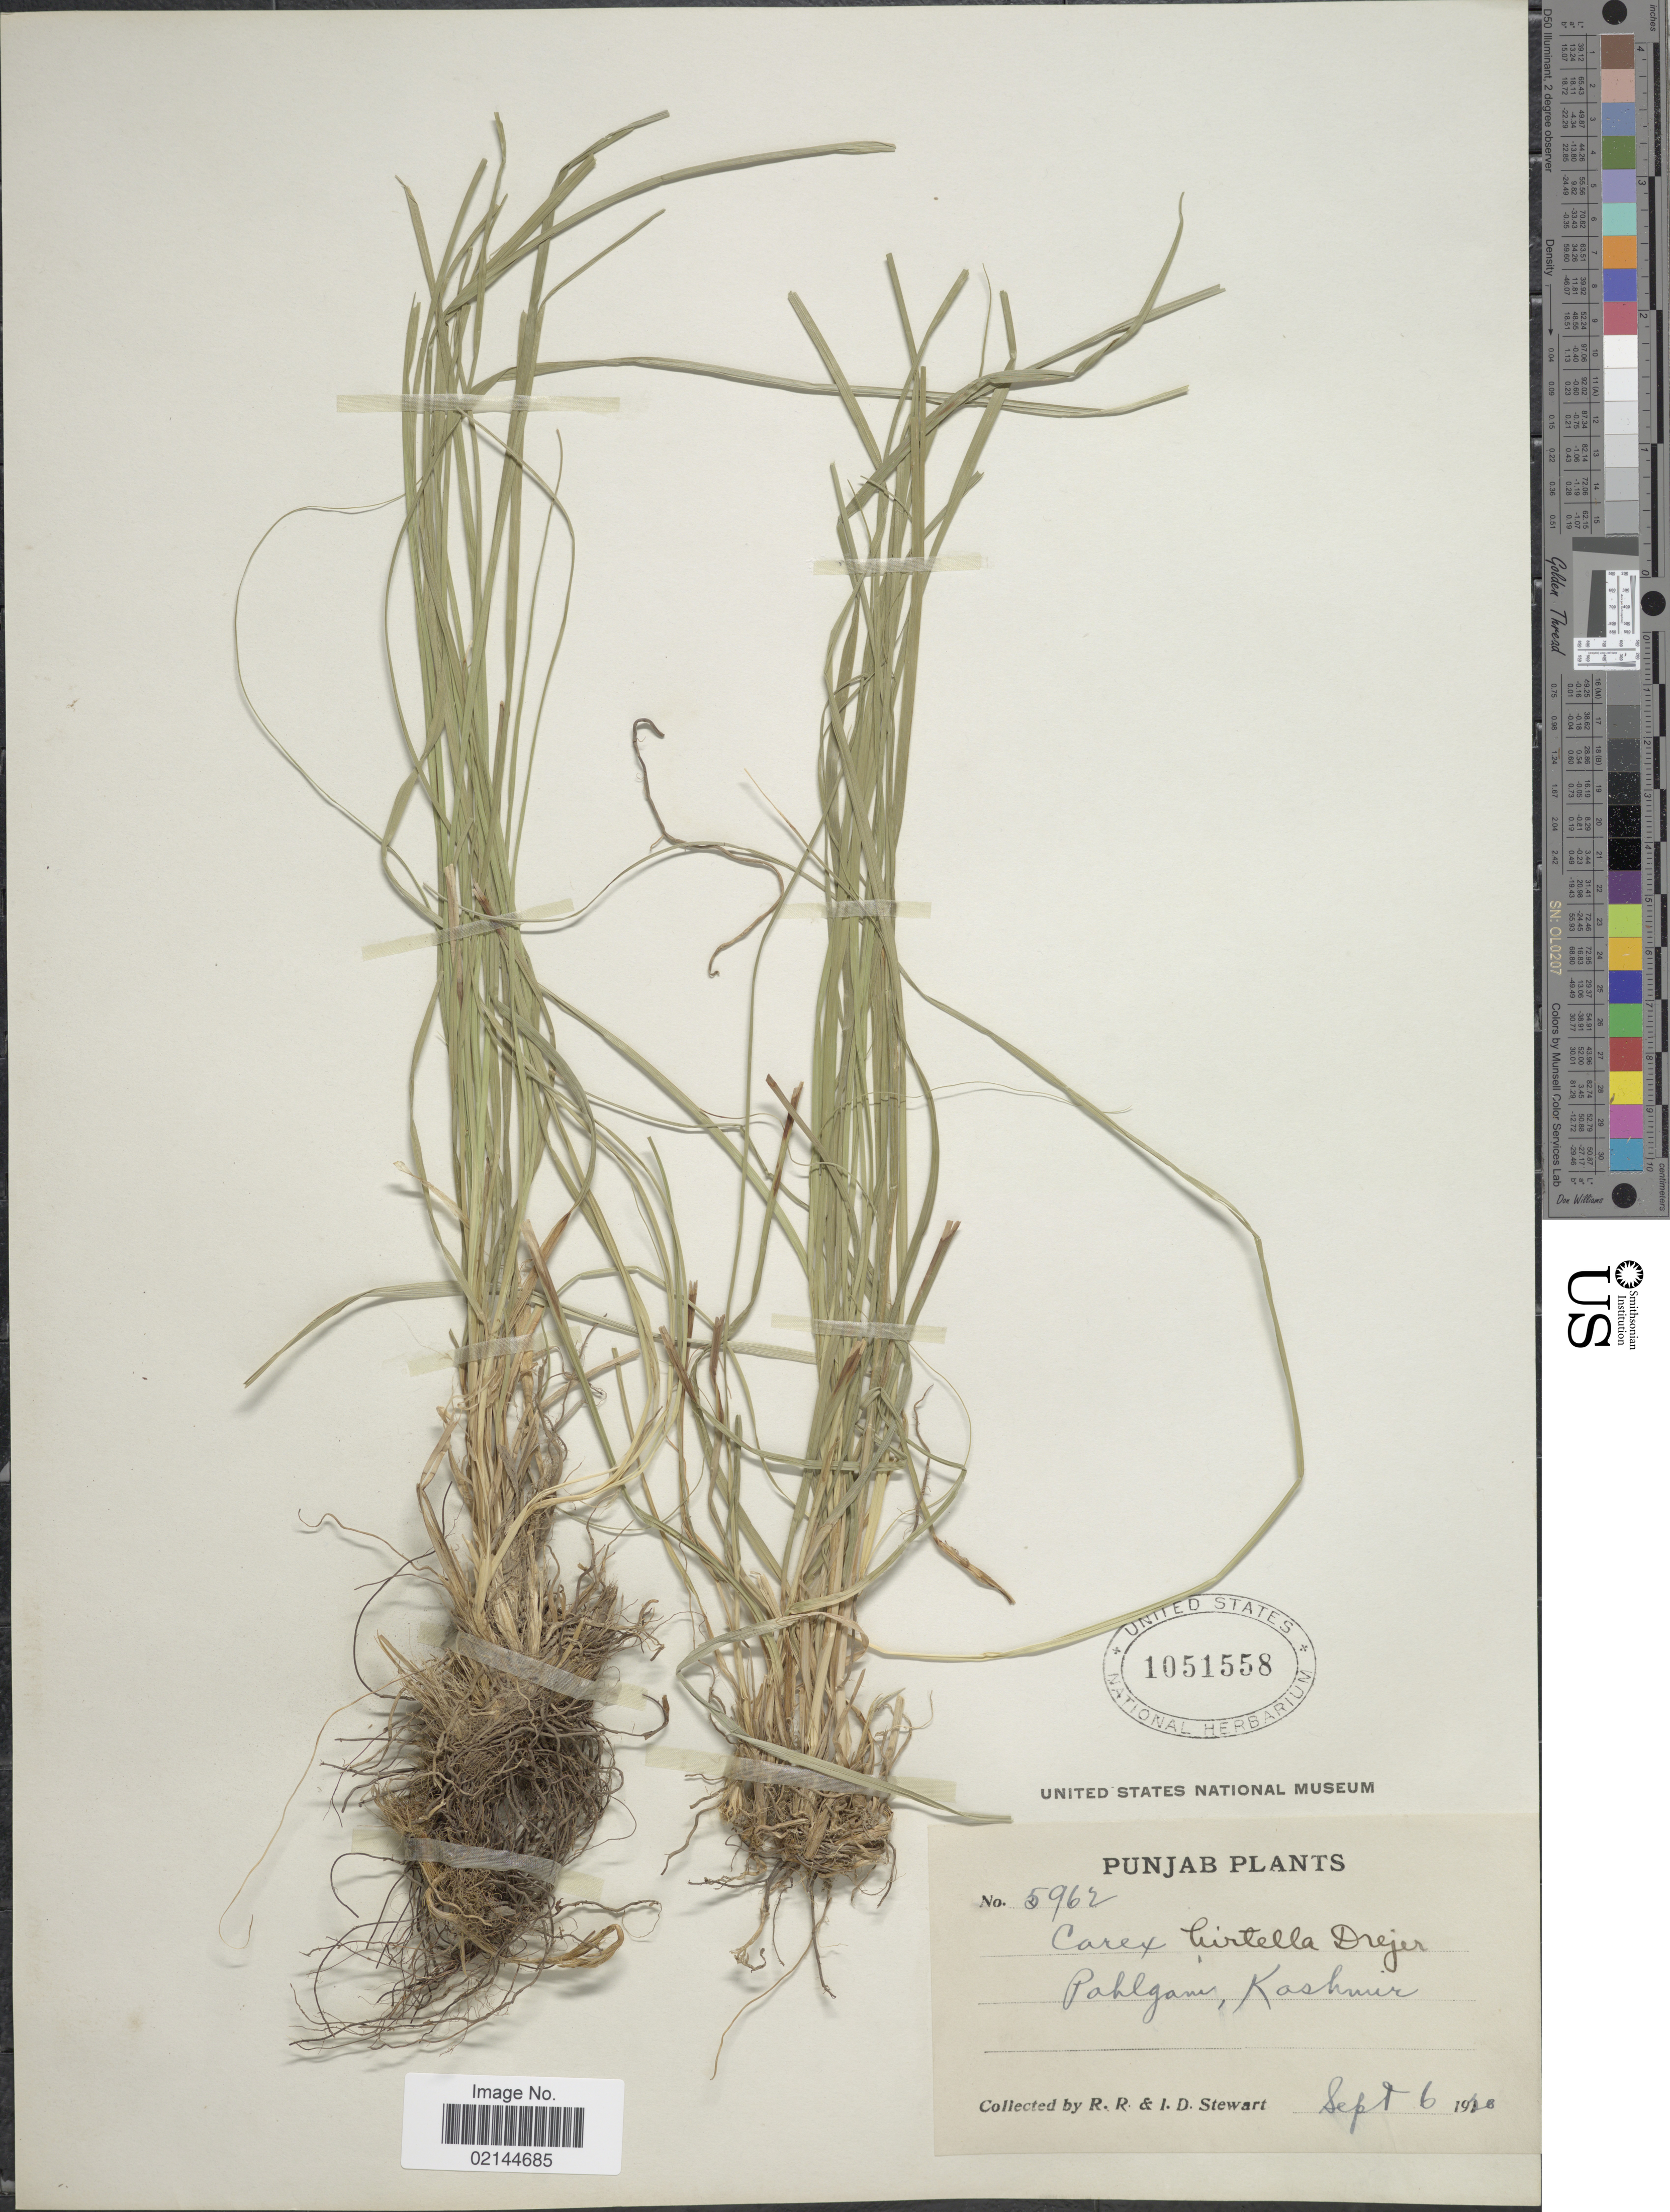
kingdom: Plantae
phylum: Tracheophyta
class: Liliopsida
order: Poales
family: Cyperaceae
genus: Carex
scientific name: Carex plectobasis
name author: V.I. Krecz.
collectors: R. R. Stewart & I. Stewart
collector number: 5962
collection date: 1920-09-06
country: India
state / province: Jammu and Kashmir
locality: Pahlgani, Kashmir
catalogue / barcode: US 1051558